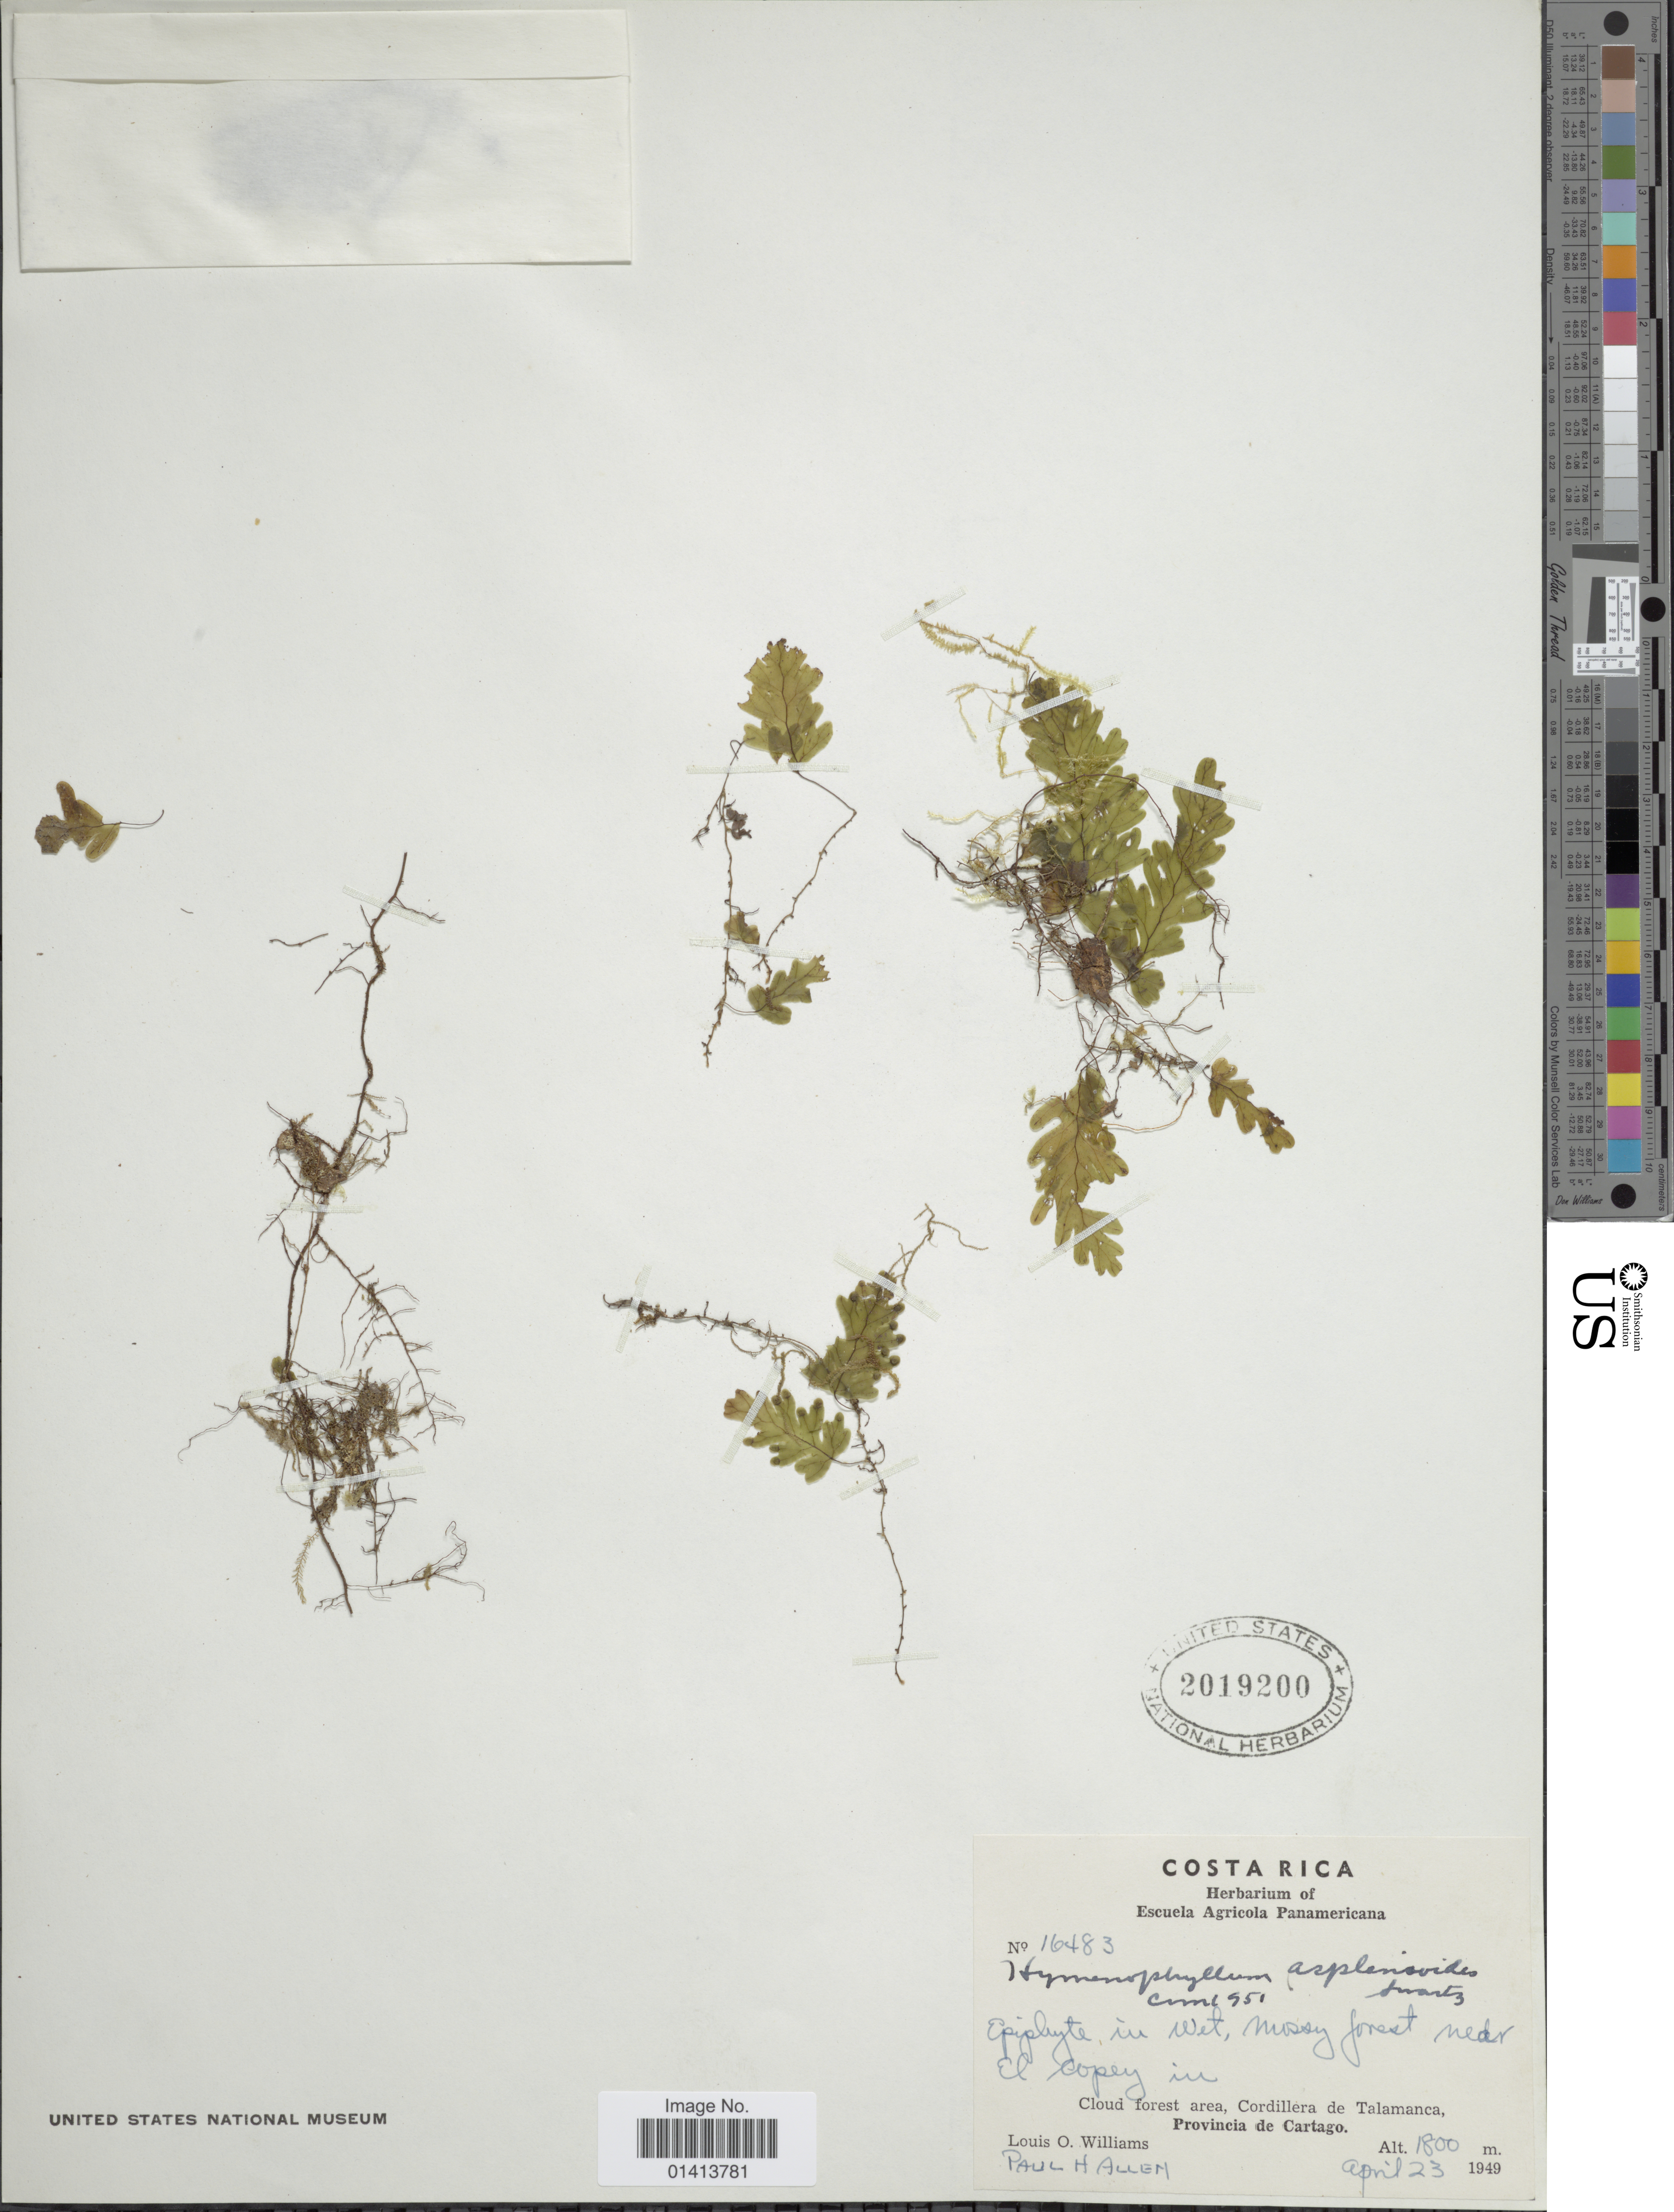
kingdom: Plantae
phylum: Tracheophyta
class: Polypodiopsida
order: Hymenophyllales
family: Hymenophyllaceae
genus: Hymenophyllum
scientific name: Hymenophyllum asplenioides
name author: (Sw.) Sw.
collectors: L. O. Williams & P. H. Allen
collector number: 16483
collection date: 1949-04-23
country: Costa Rica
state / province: Cartago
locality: Mossy forest near El Copey in Cloud forest area, Cordillera de Talamanca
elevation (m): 1800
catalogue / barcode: US 2019200